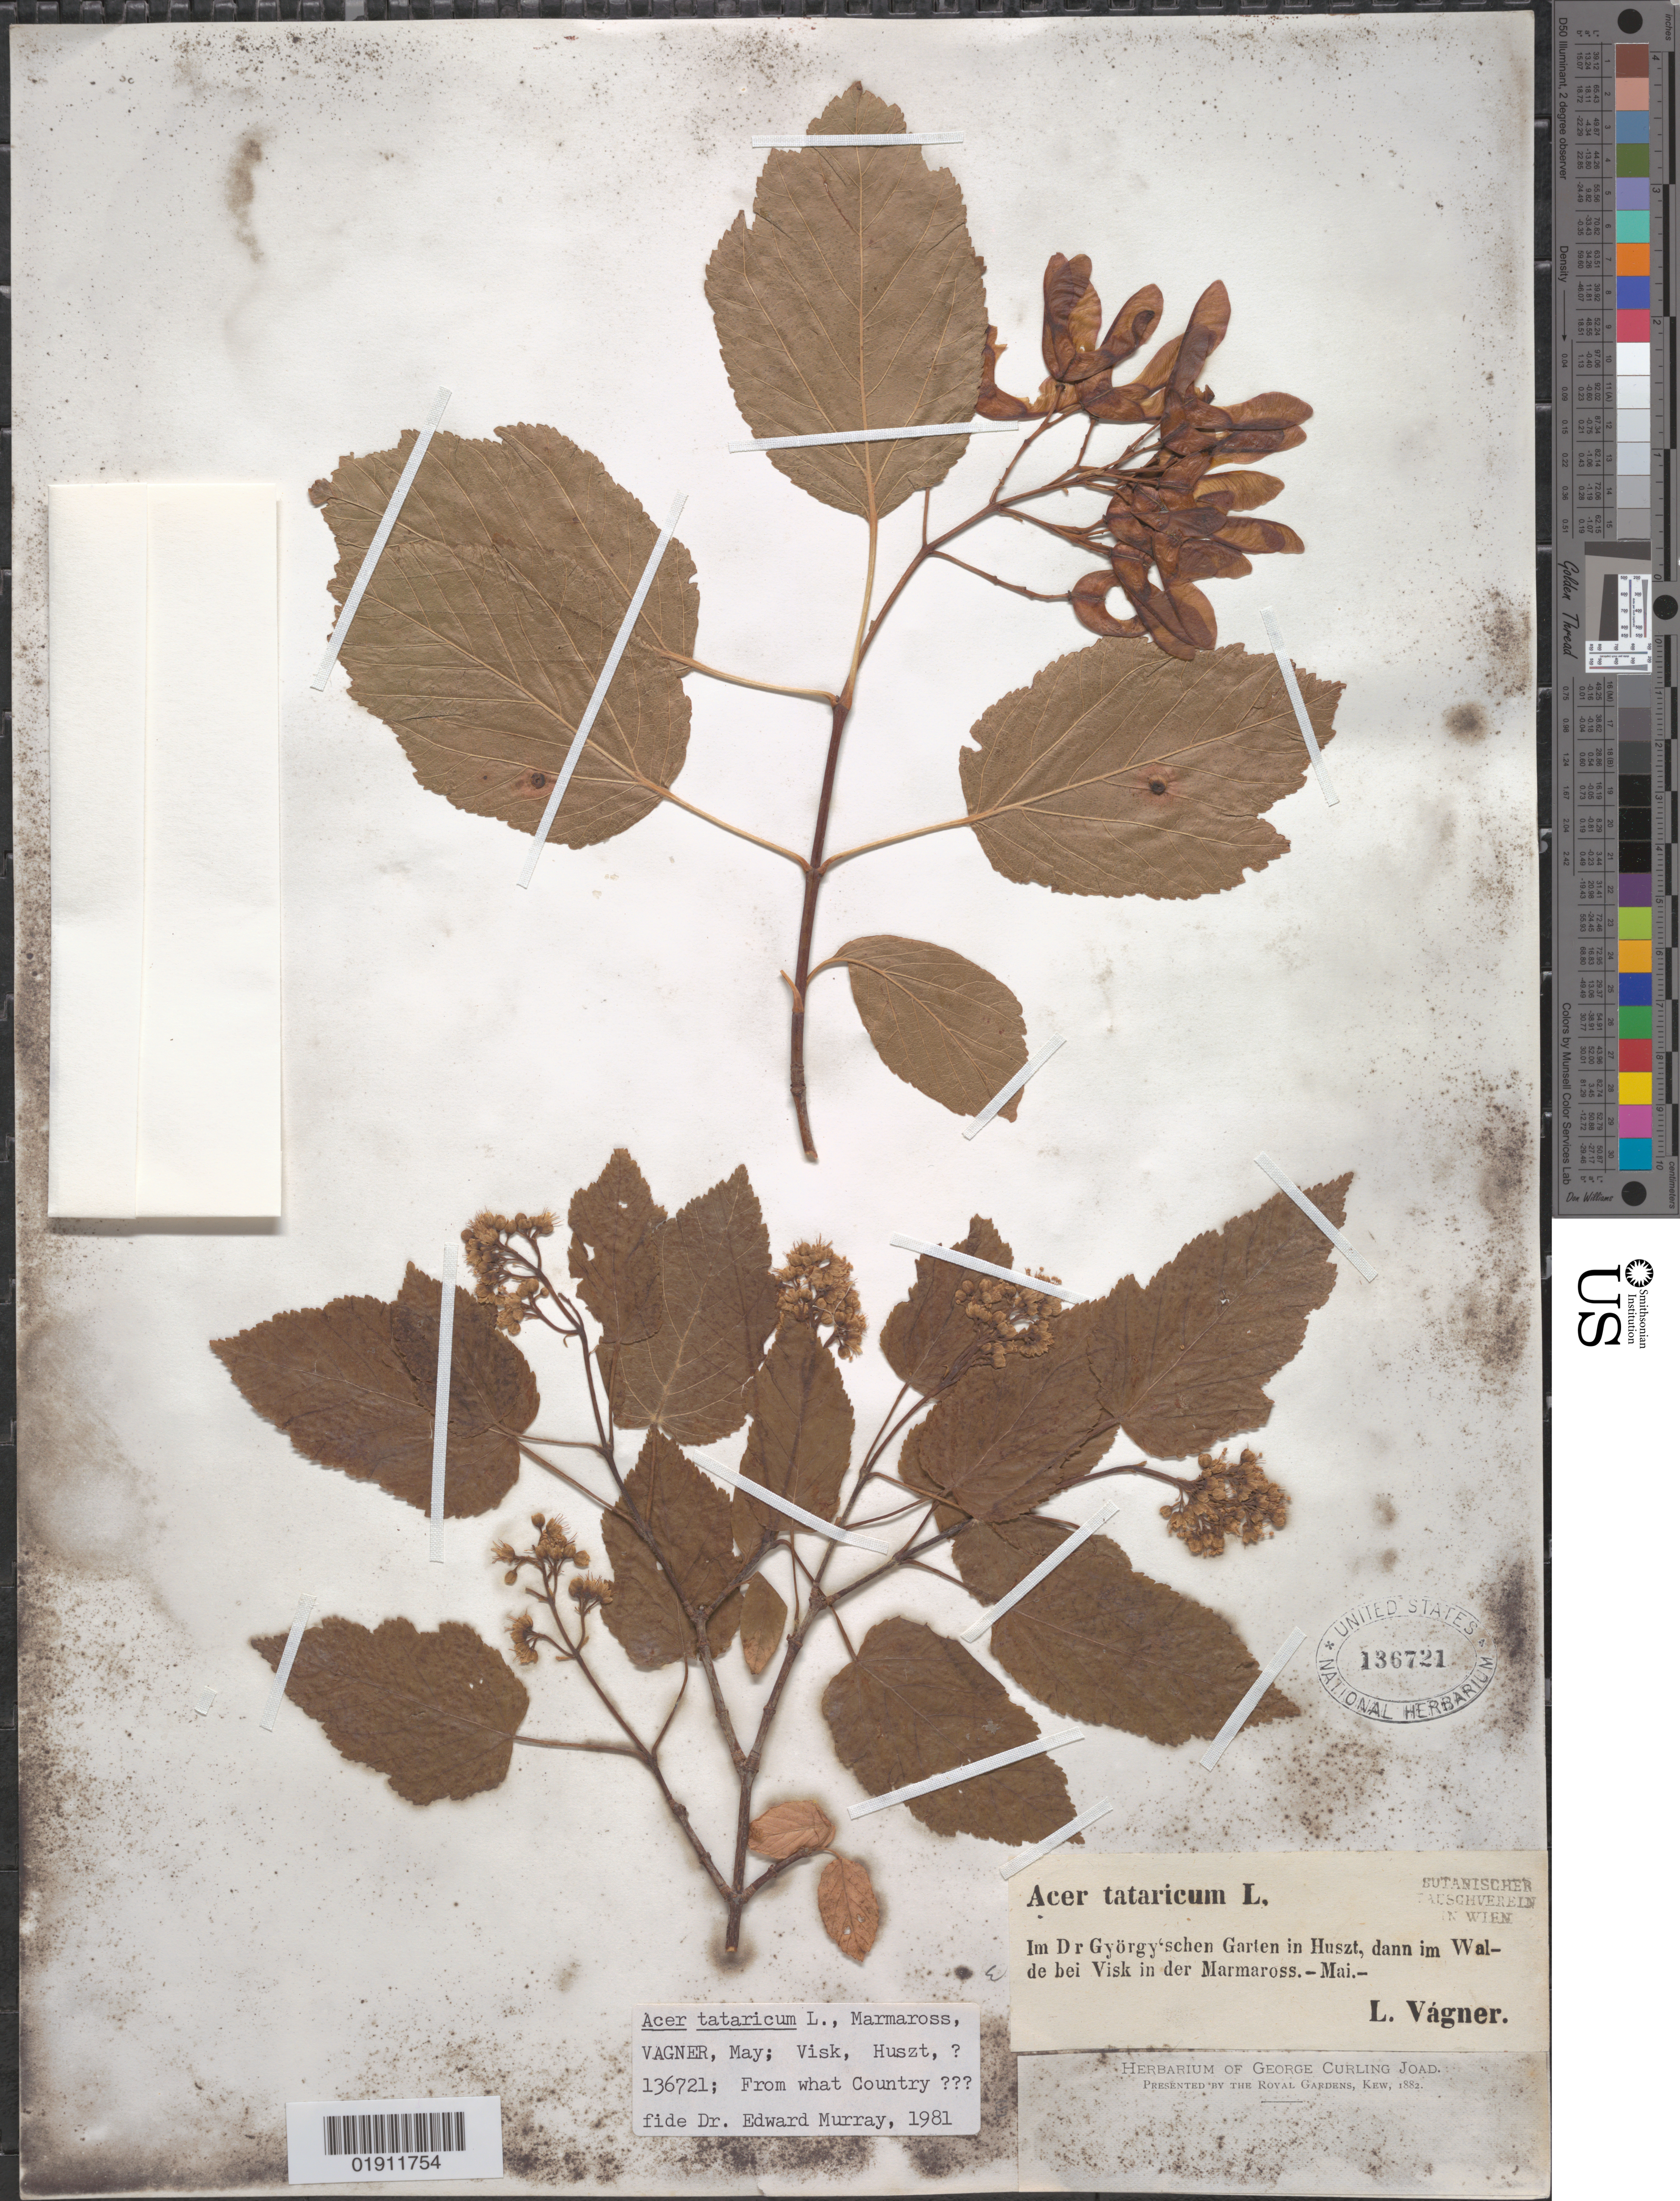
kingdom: Plantae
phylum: Tracheophyta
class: Magnoliopsida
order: Sapindales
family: Sapindaceae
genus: Acer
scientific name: Acer tataricum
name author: L.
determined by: Murray, Edward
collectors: L. Vagner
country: Ukraine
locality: Huszt [Khust], dann im Walde bei Visk in der Marmaross, Dr György'schen Garten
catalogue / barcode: US 136721